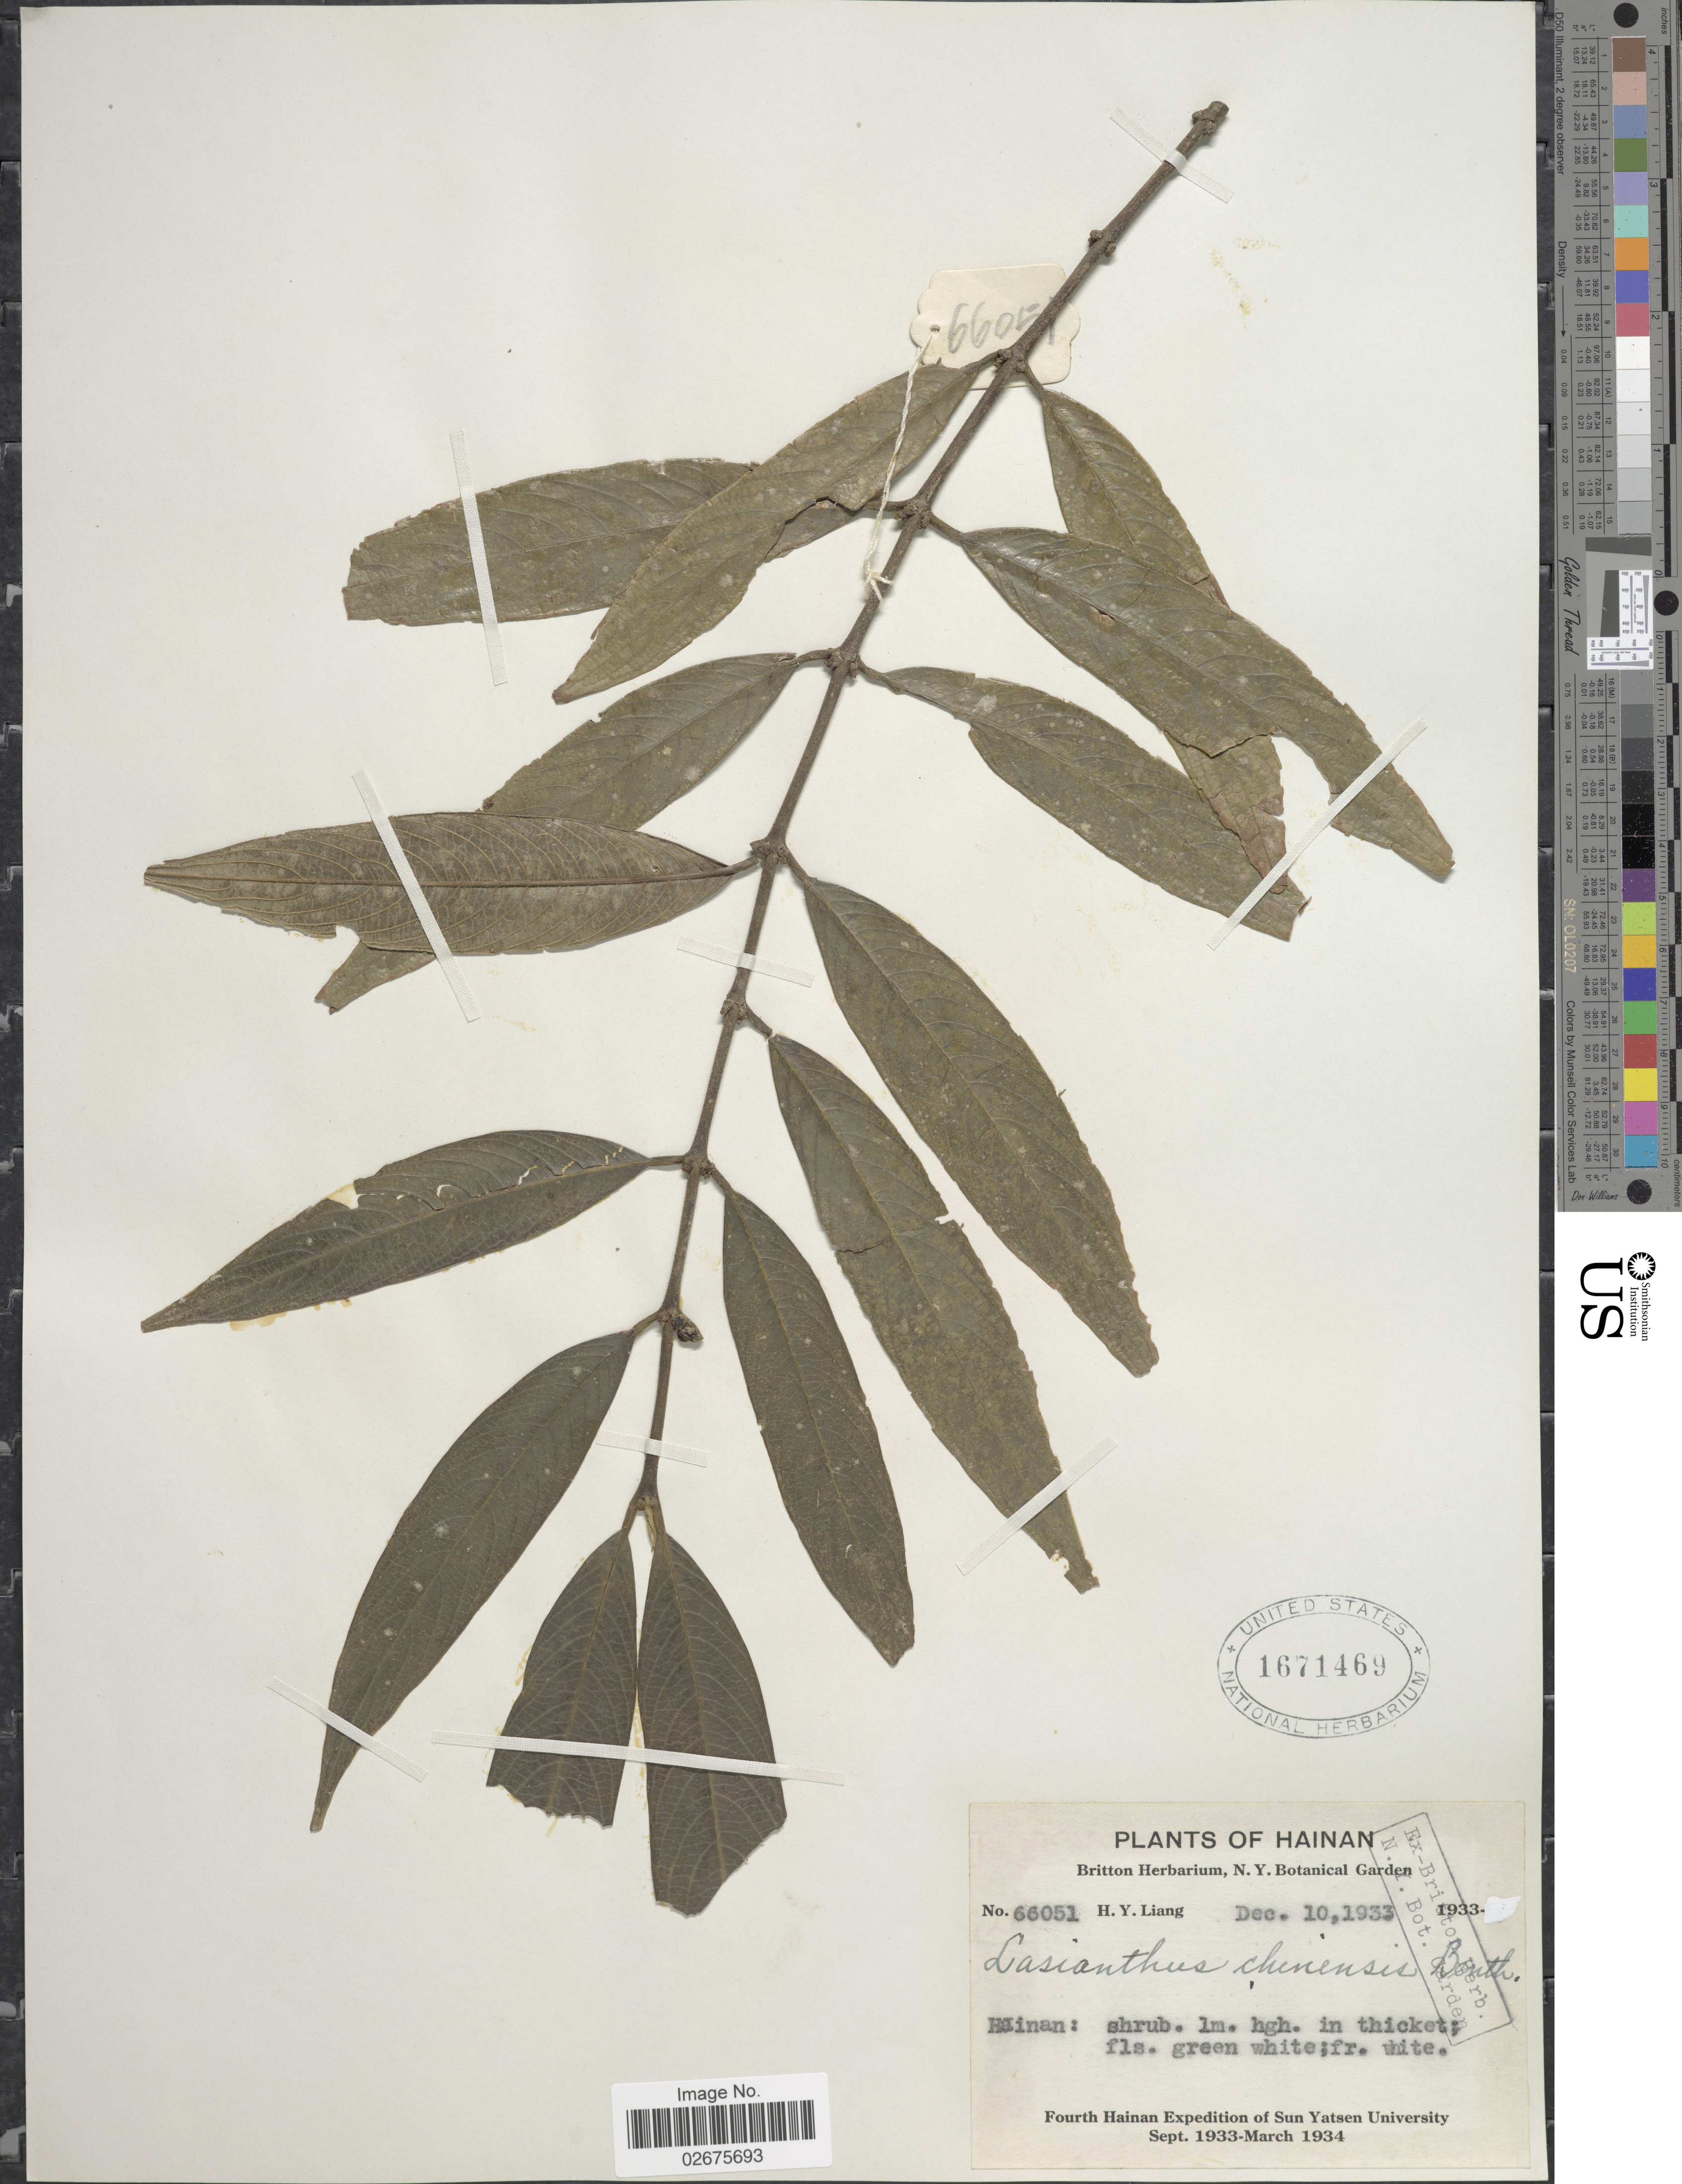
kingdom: Plantae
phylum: Tracheophyta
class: Magnoliopsida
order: Gentianales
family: Rubiaceae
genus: Lasianthus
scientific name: Lasianthus chinensis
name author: (Champ. ex Benth.) Benth.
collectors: H. Y. Liang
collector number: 66051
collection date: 1933-12-10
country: China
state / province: Hainan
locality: Hainan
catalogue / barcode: US 1671469